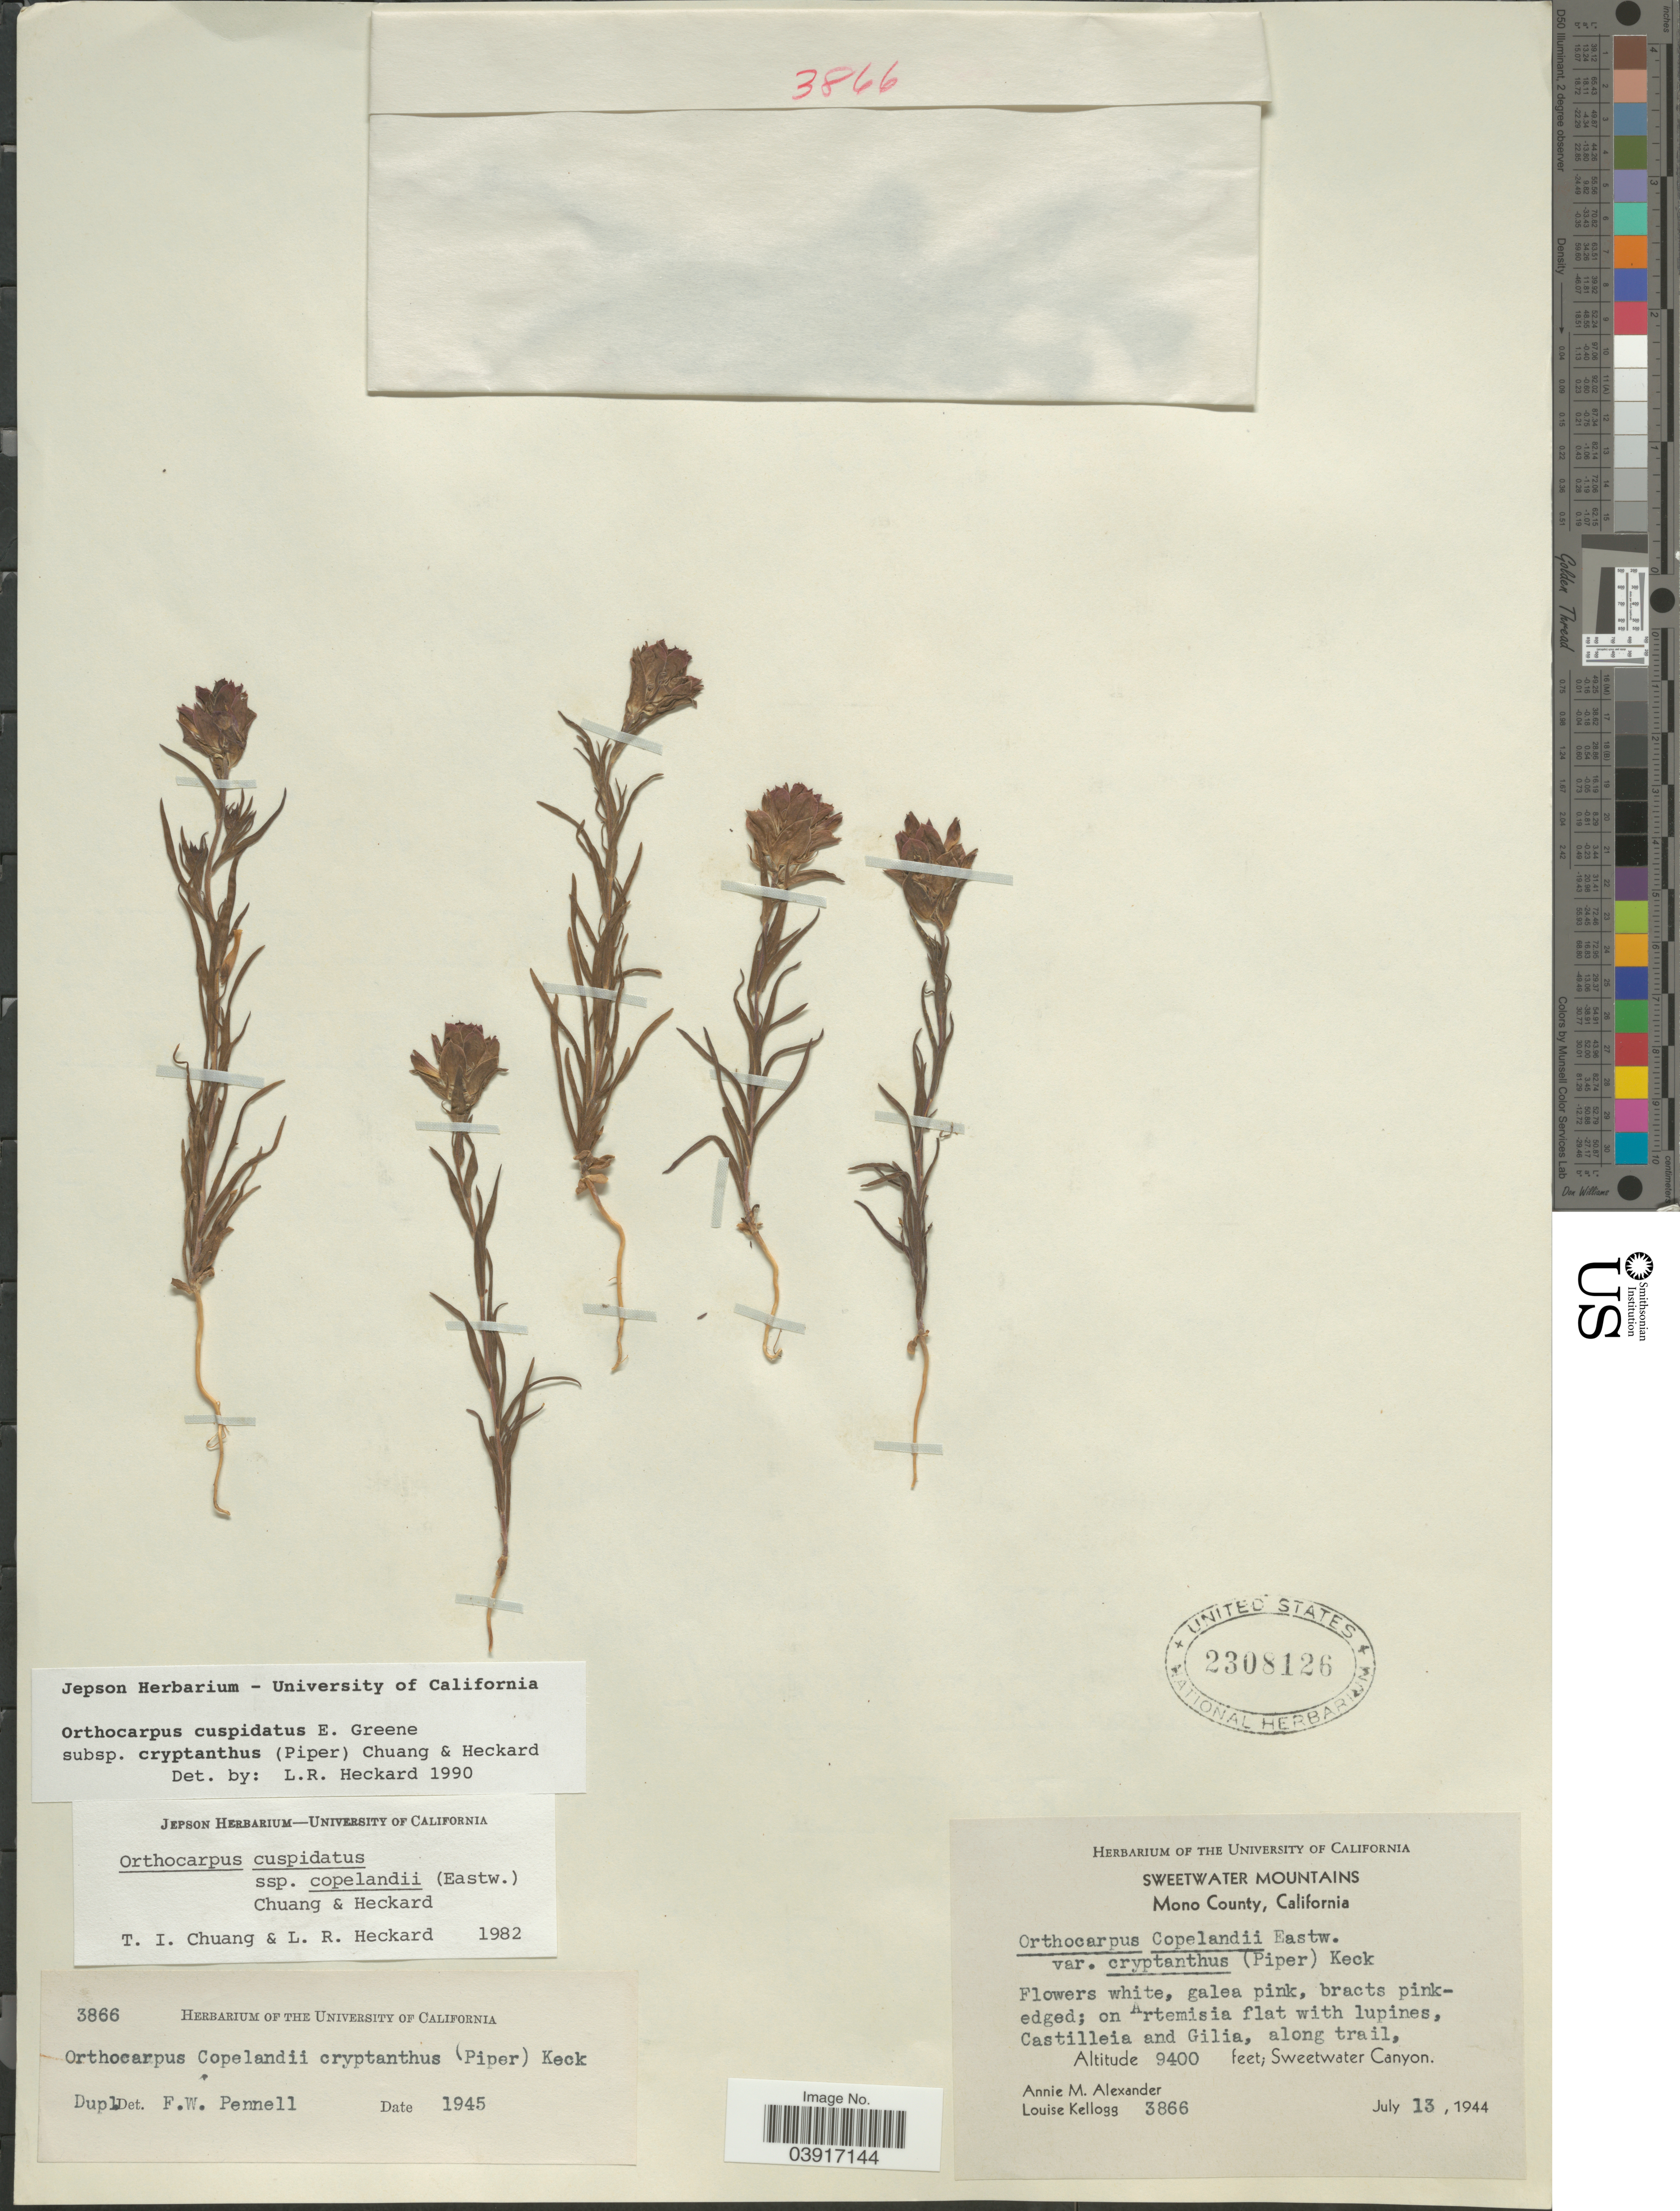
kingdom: Plantae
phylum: Tracheophyta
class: Magnoliopsida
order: Lamiales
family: Orobanchaceae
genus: Orthocarpus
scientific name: Orthocarpus cuspidatus subsp. cryptanthus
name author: (Piper) T.I. Chuang & Heckard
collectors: A. M. Alexander & L. Kellogg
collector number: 3866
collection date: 1944-07-13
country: United States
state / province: California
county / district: Mono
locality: Sweetwater Mountains. Mono County. Sweetwater Canyon.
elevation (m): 2865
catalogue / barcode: US 2308126